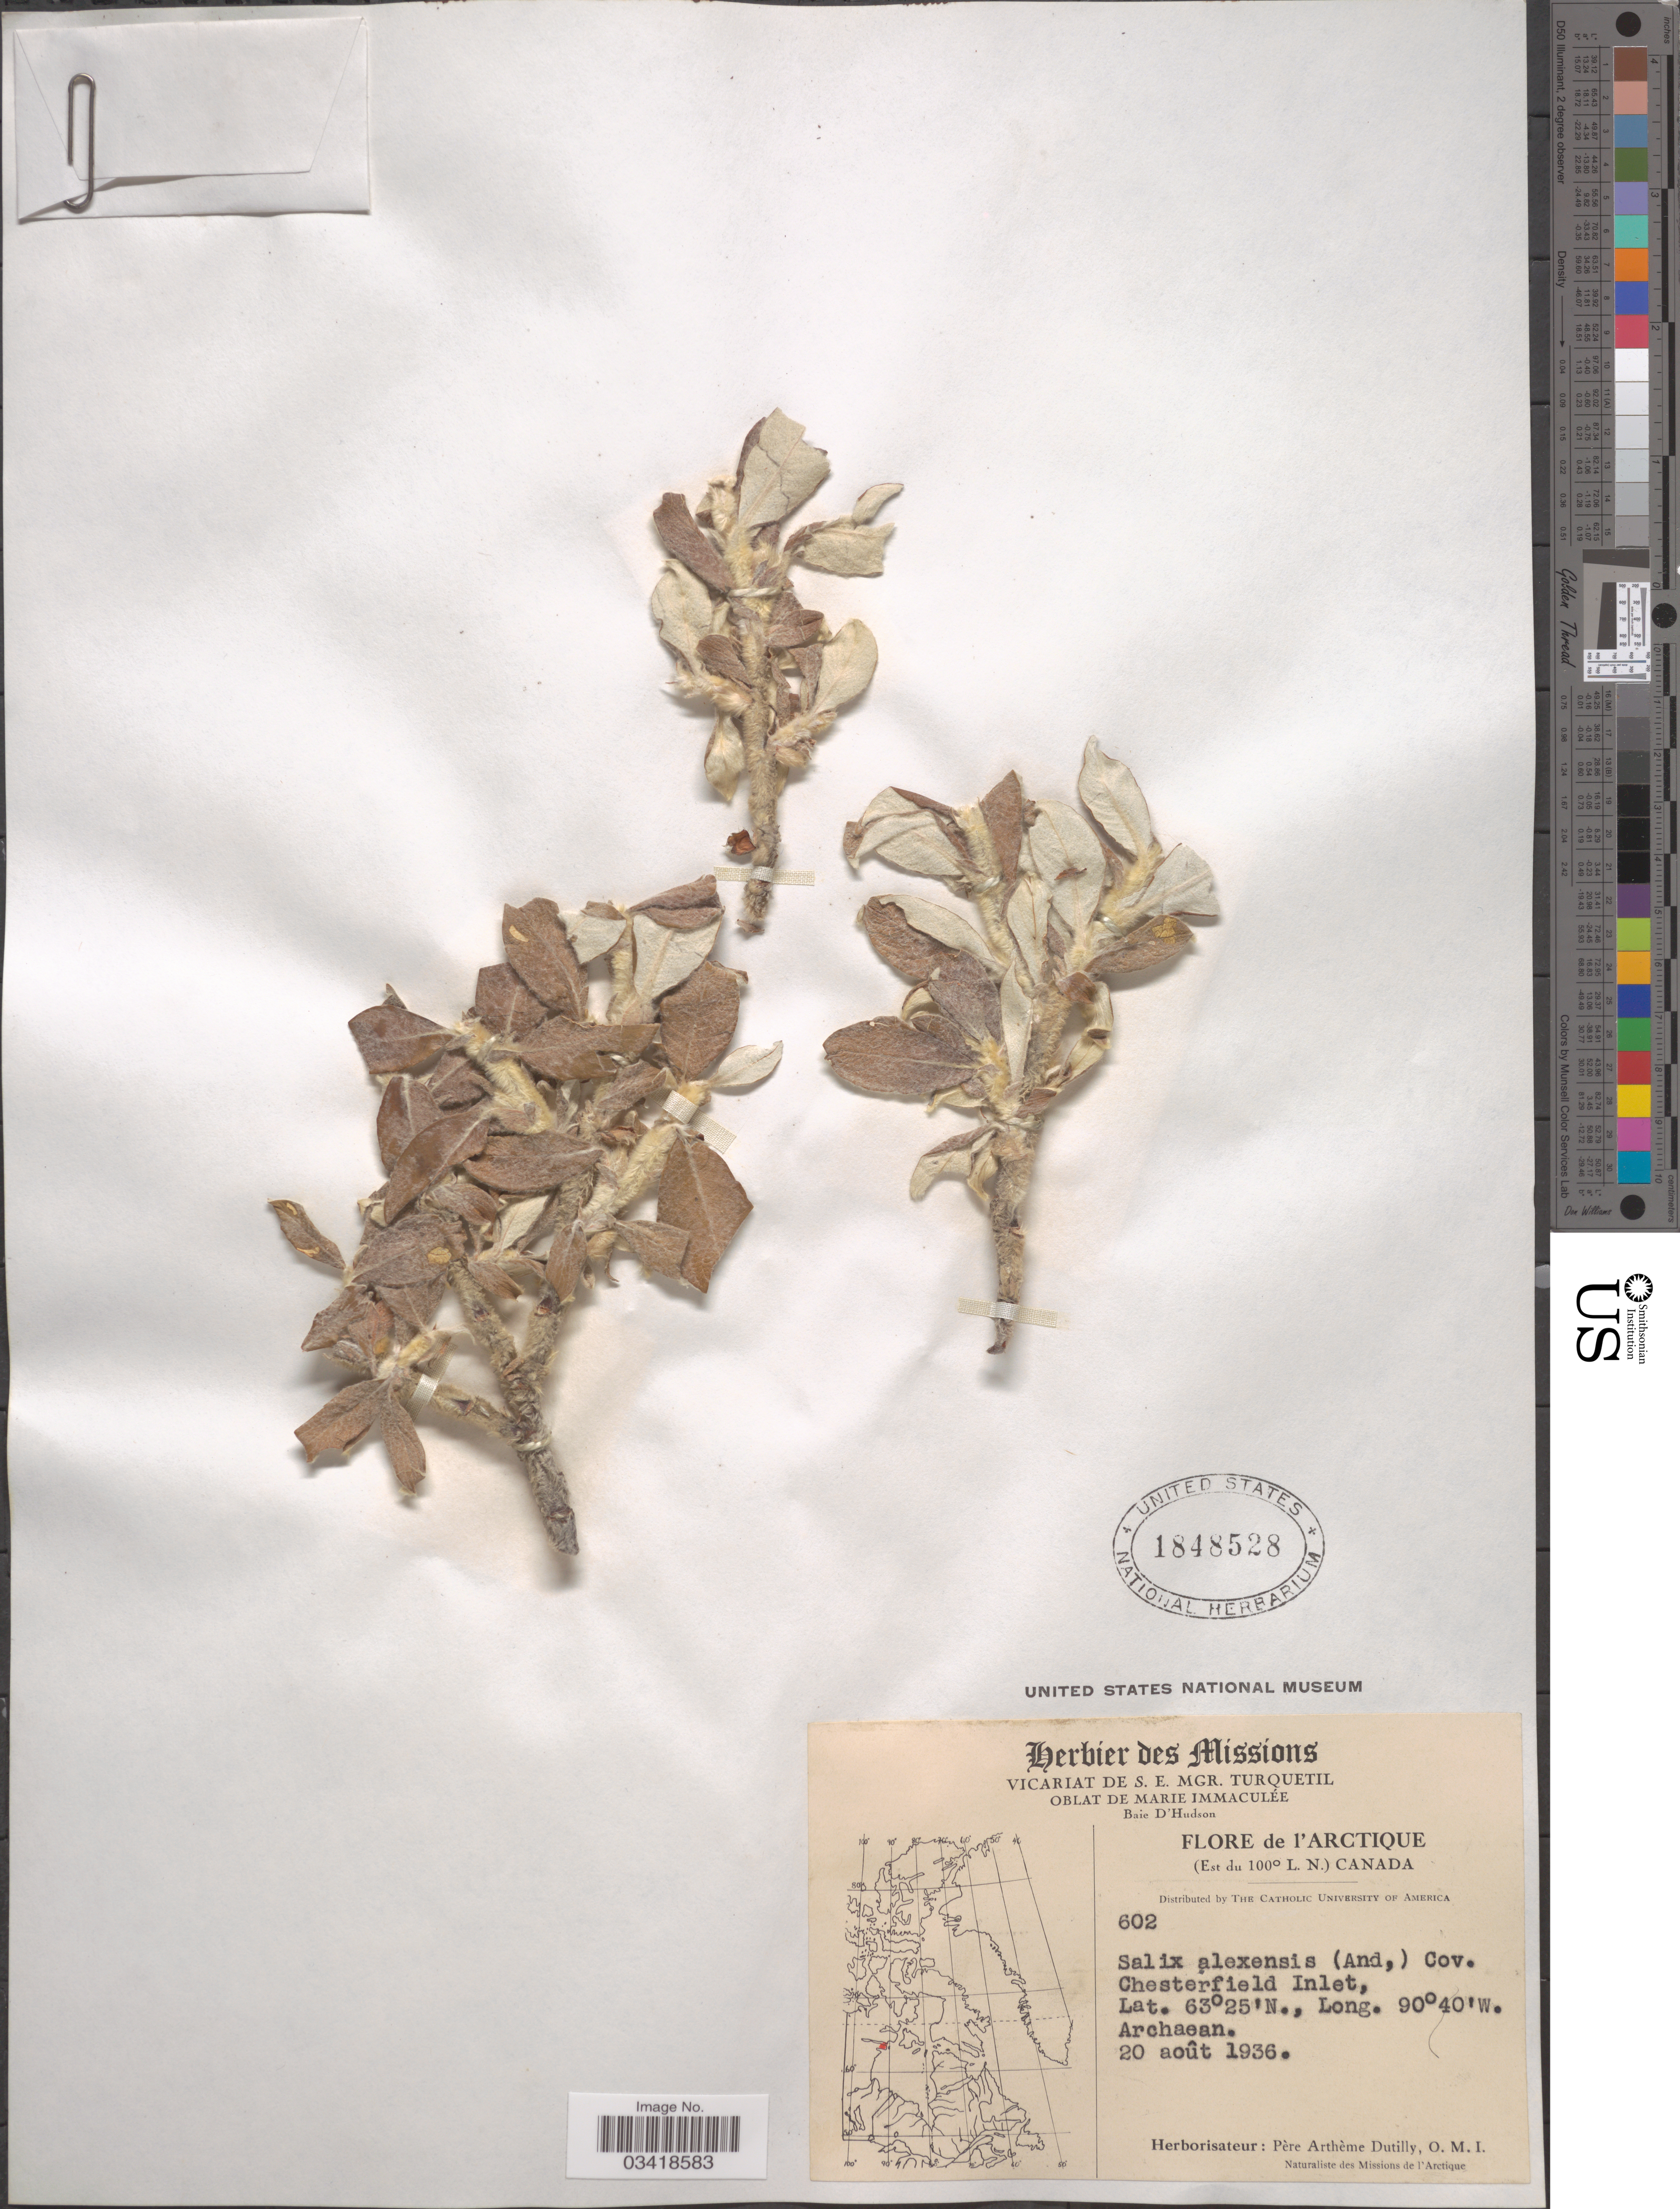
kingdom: Plantae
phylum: Tracheophyta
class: Magnoliopsida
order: Malpighiales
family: Salicaceae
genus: Salix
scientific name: Salix alaxensis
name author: (Andersson) Coville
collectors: P. Dutilly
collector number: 602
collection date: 1936-08-20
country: Canada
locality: Arctique (Est du 100° L.N.). Chesterfield Inlet.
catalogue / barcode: US 1848528